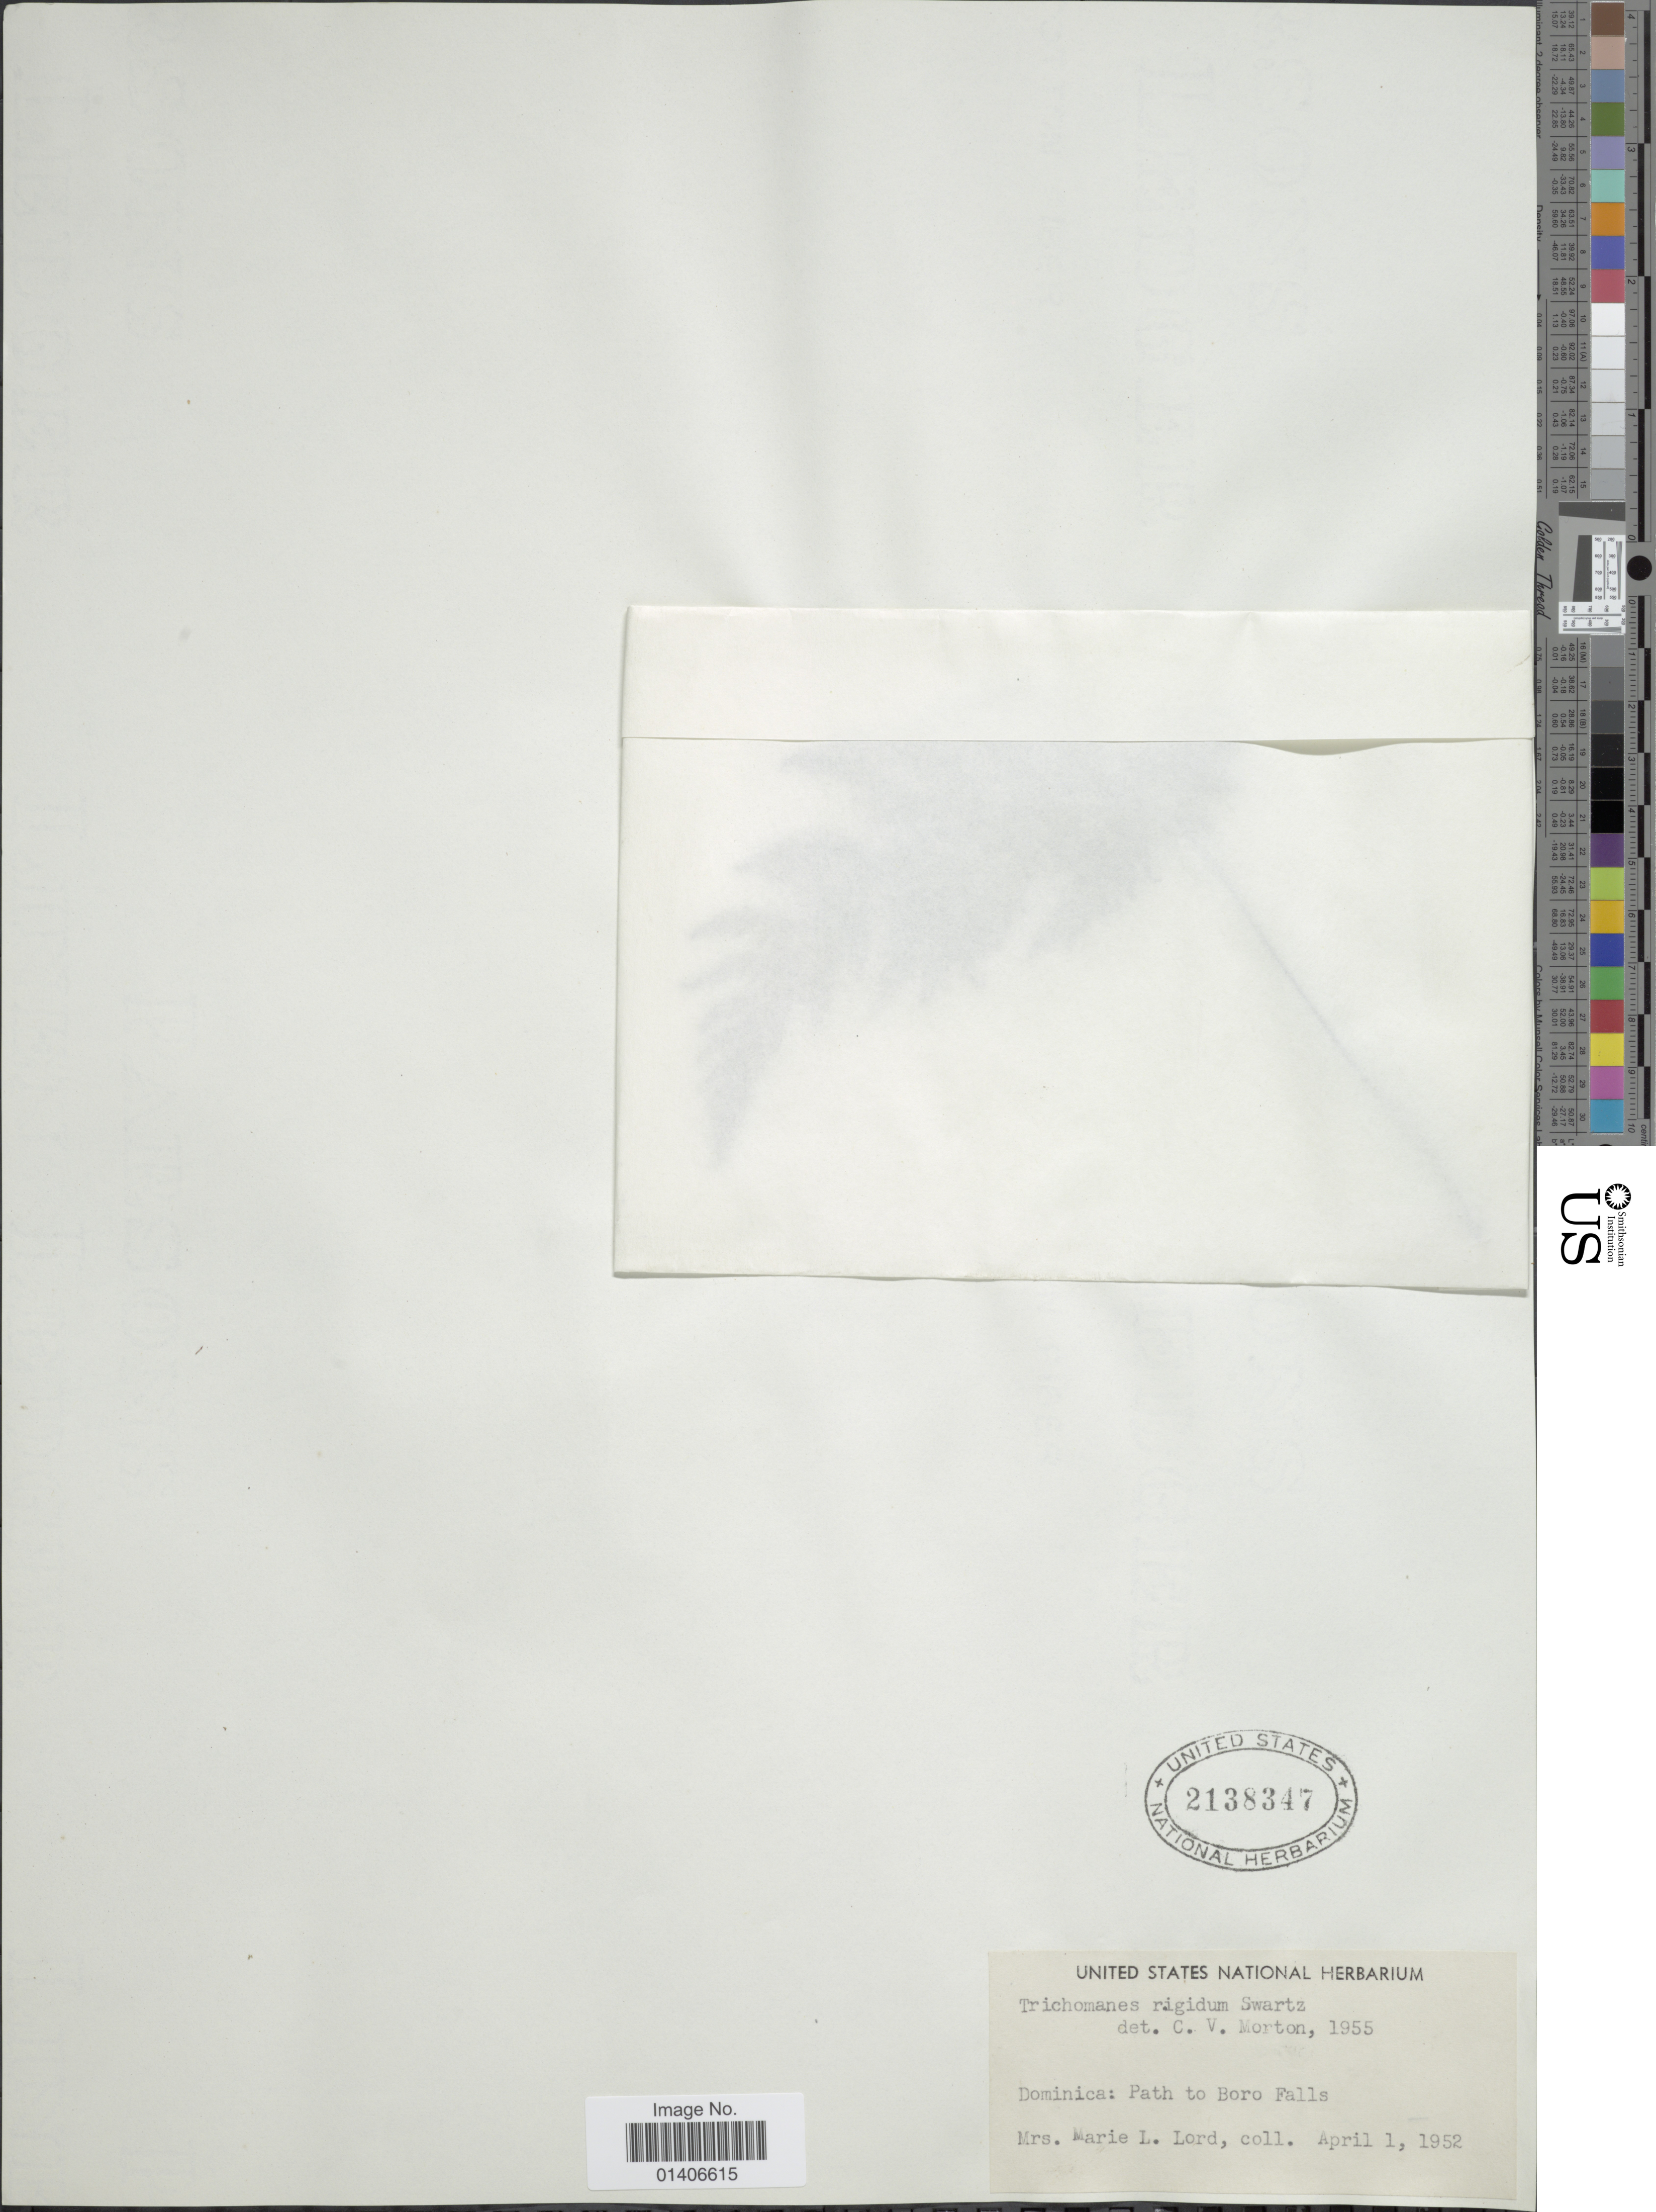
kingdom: Plantae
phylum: Tracheophyta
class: Polypodiopsida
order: Hymenophyllales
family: Hymenophyllaceae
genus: Abrodictyum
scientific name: Abrodictyum rigidum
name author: (Sw.) Ebihara & Dubuisson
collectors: M. Lord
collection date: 1952-04-01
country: Dominica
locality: Path to Boro Falls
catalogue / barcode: US 2138347